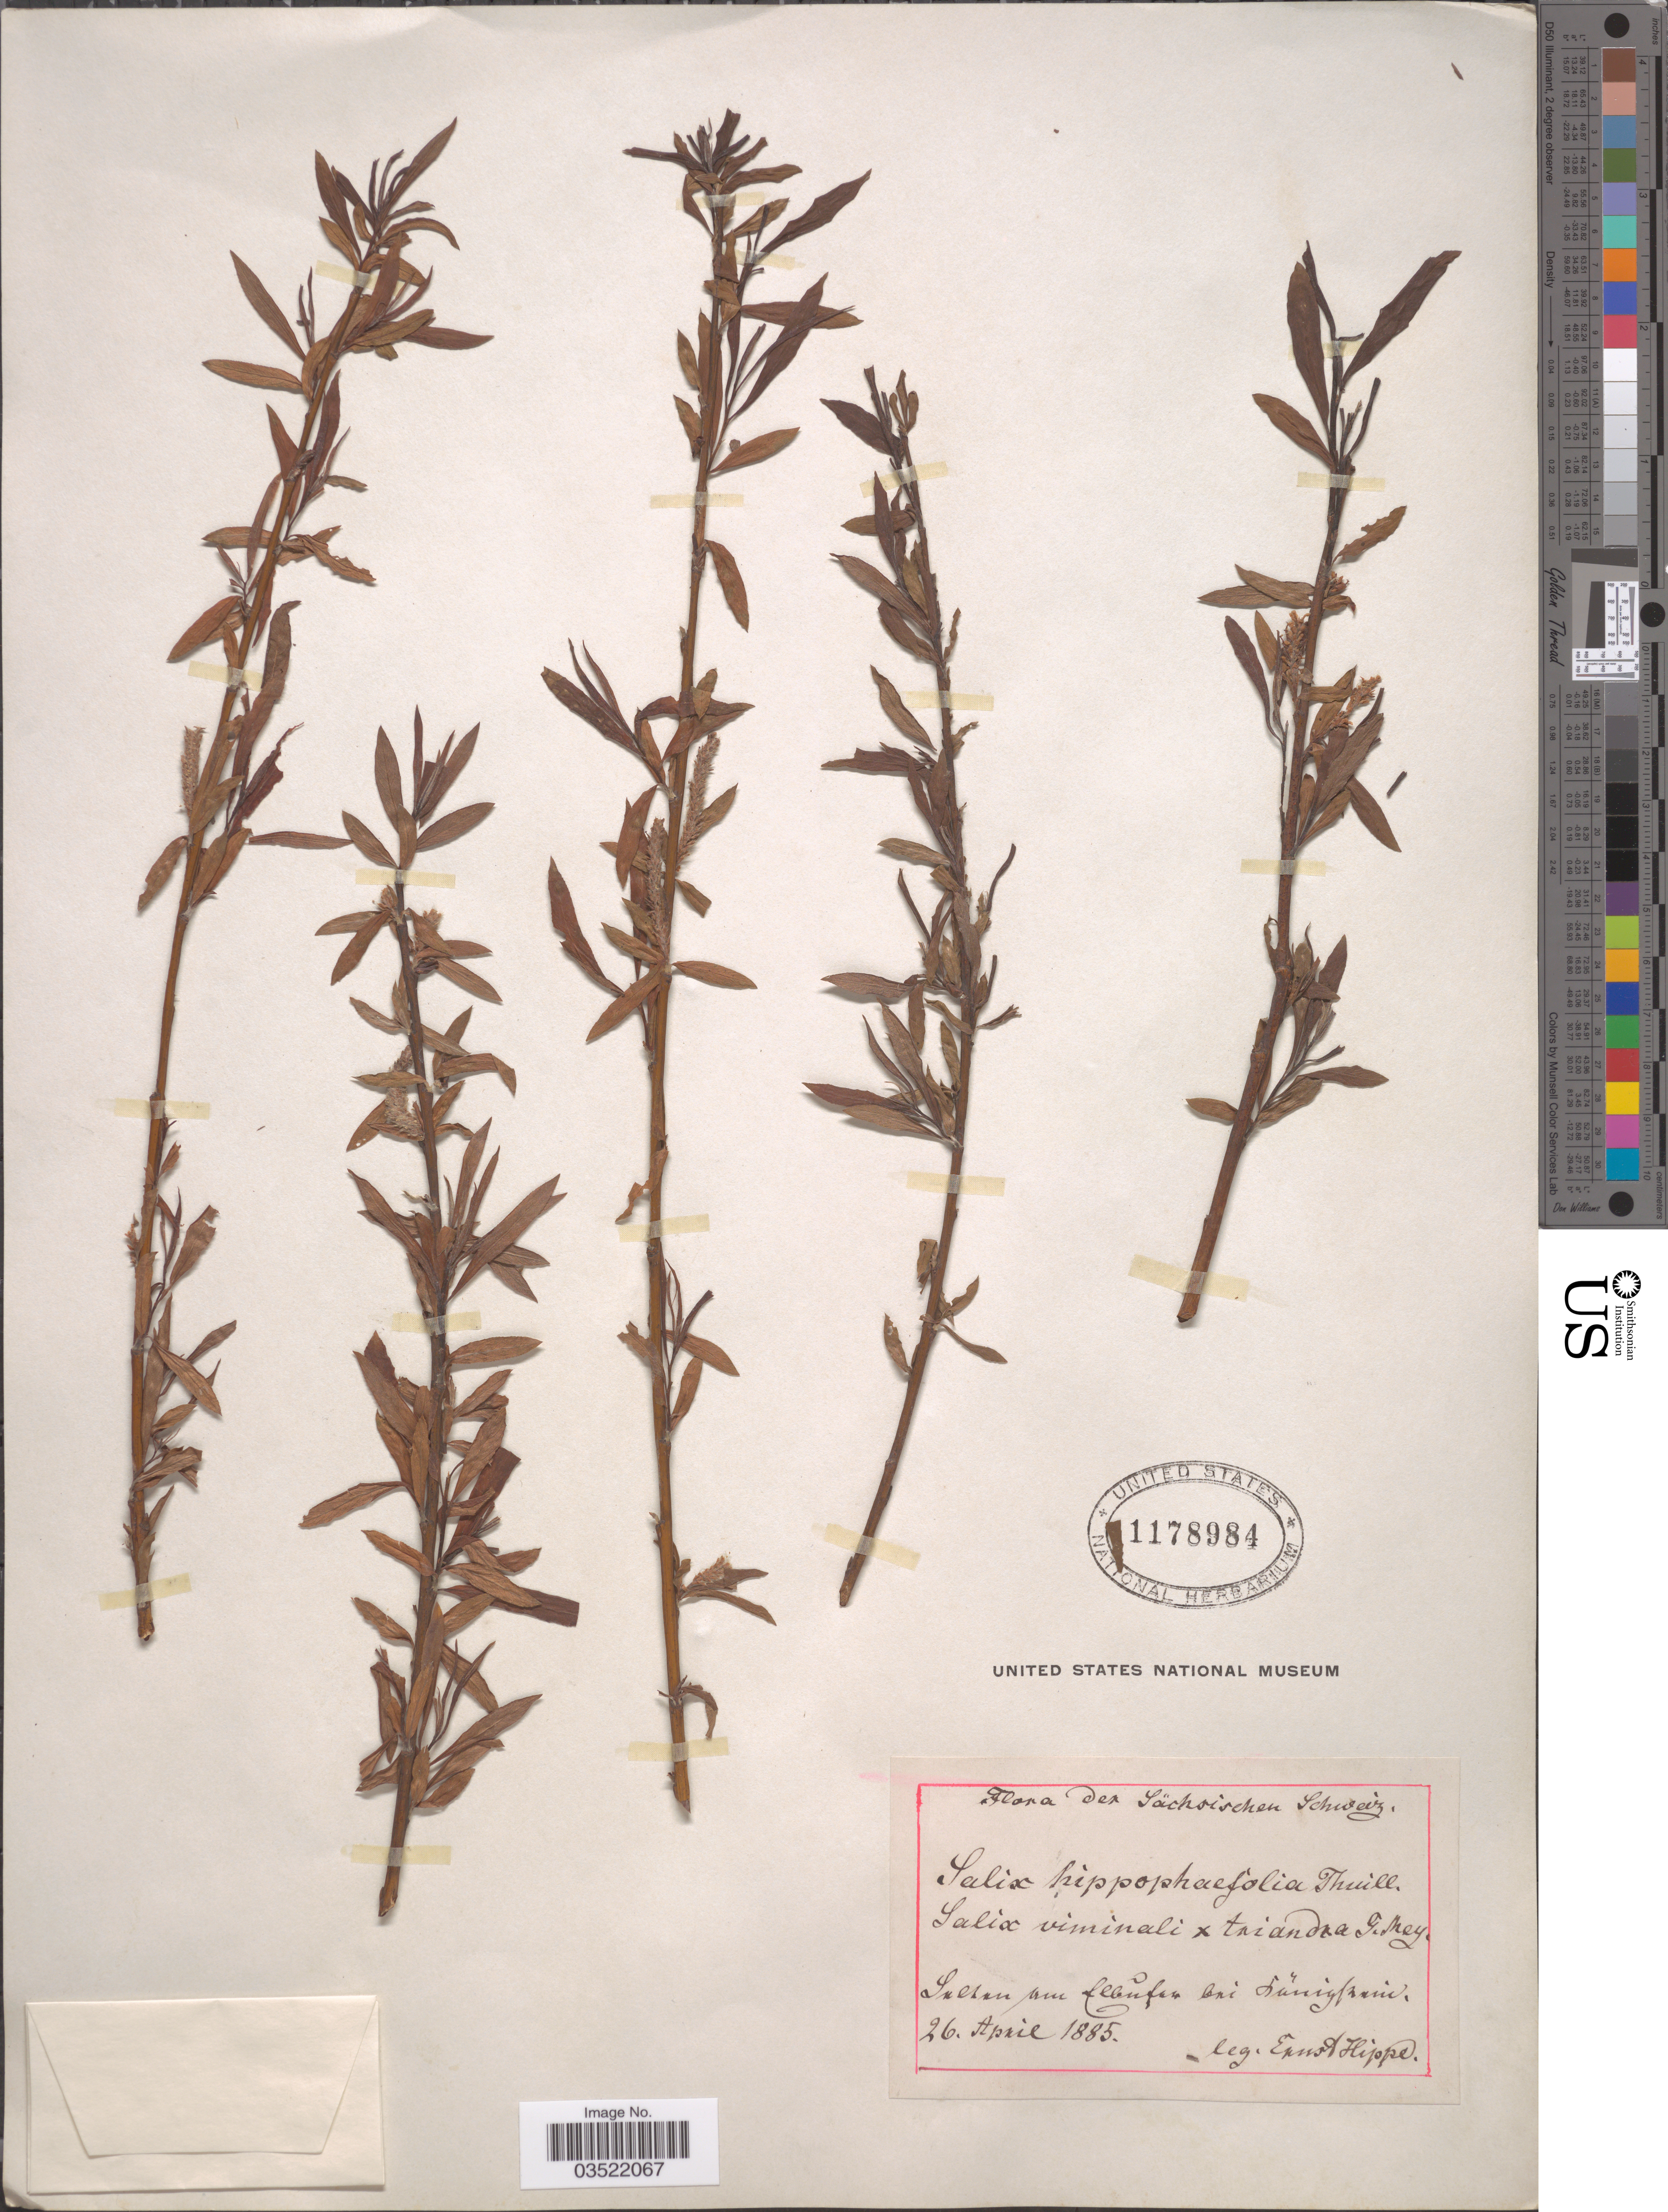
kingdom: Plantae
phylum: Tracheophyta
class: Magnoliopsida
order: Malpighiales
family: Salicaceae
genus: Salix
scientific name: Salix hippophifolia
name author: Thuill.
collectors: E. Hippe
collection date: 1885-04-26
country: Switzerland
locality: Sächsischen. Sultan am Albufen bai Sanigprain. [interpreted]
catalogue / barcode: US 1178984